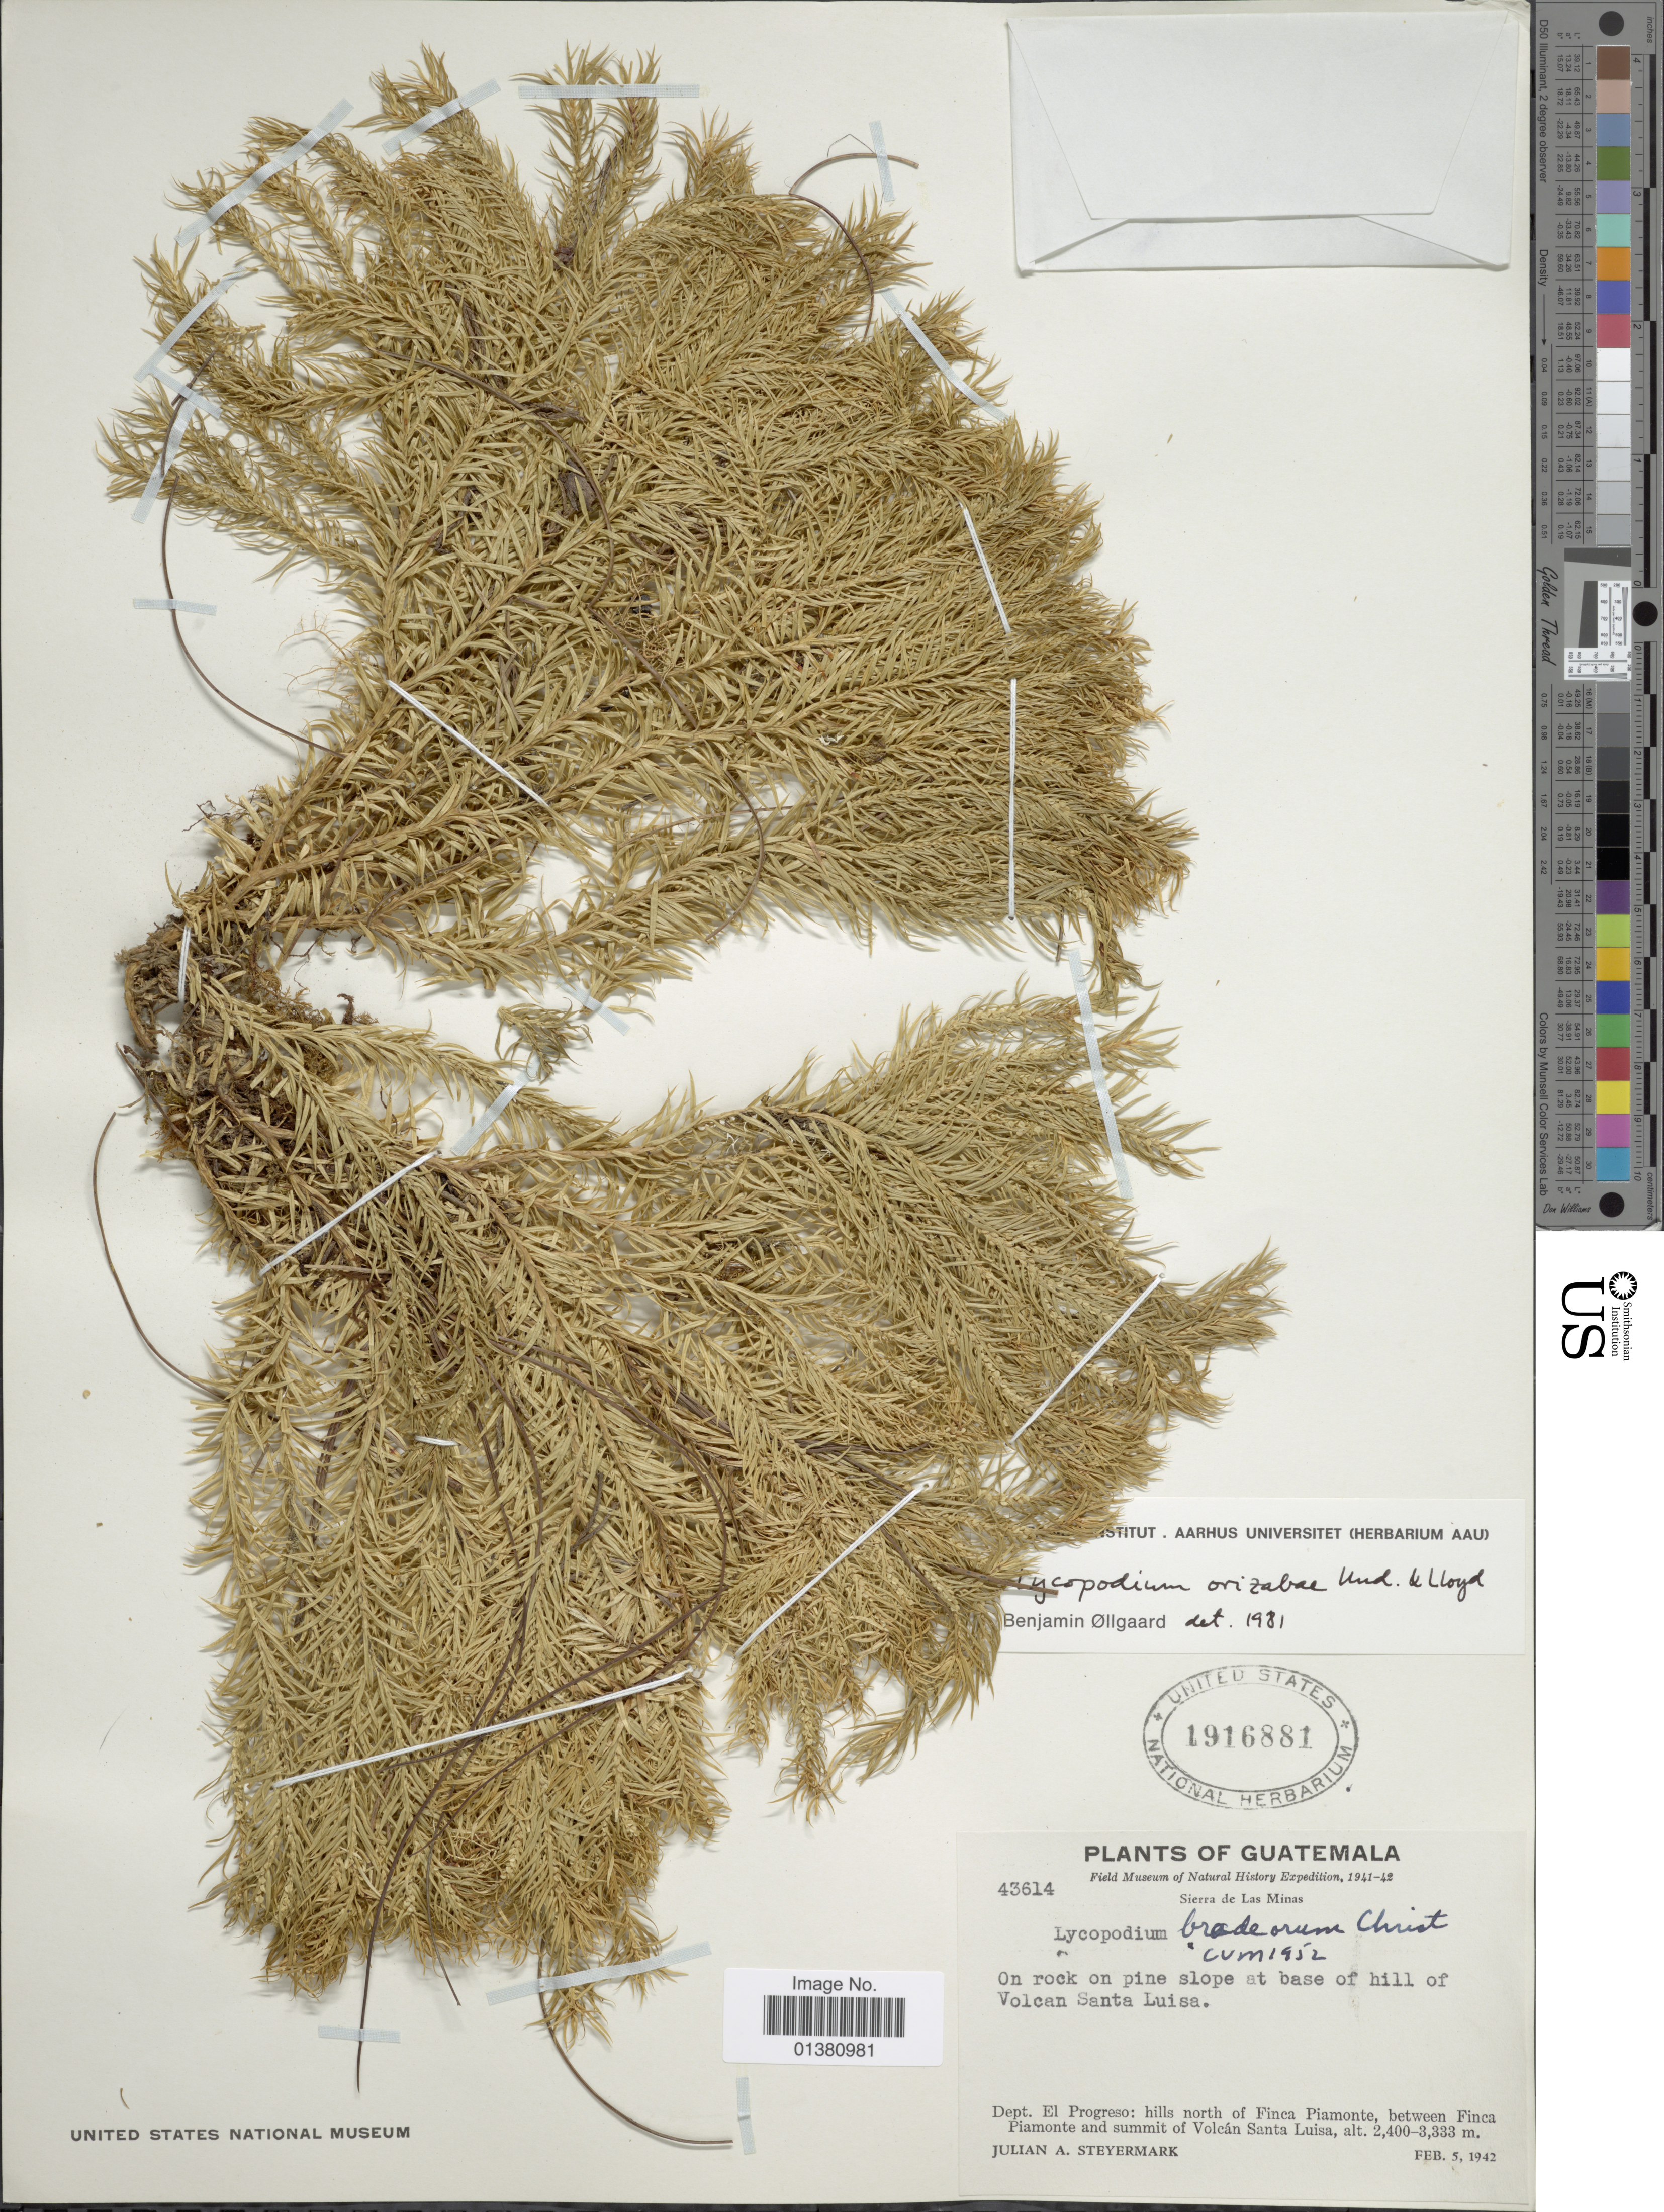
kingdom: Plantae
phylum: Tracheophyta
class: Lycopodiopsida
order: Lycopodiales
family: Lycopodiaceae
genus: Phlegmariurus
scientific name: Phlegmariurus orizabae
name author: (Underw. & F.E. Lloyd) B. Øllg.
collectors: J. Steyermark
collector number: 43614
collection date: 1942-02-05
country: Guatemala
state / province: El Progreso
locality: Dept El Progreso: hills north of Finca Piamonte, between Finca Piamonte and summit of Volcán Santa Luisa, Sierra de Las Minas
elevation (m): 2400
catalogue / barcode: US 1916881